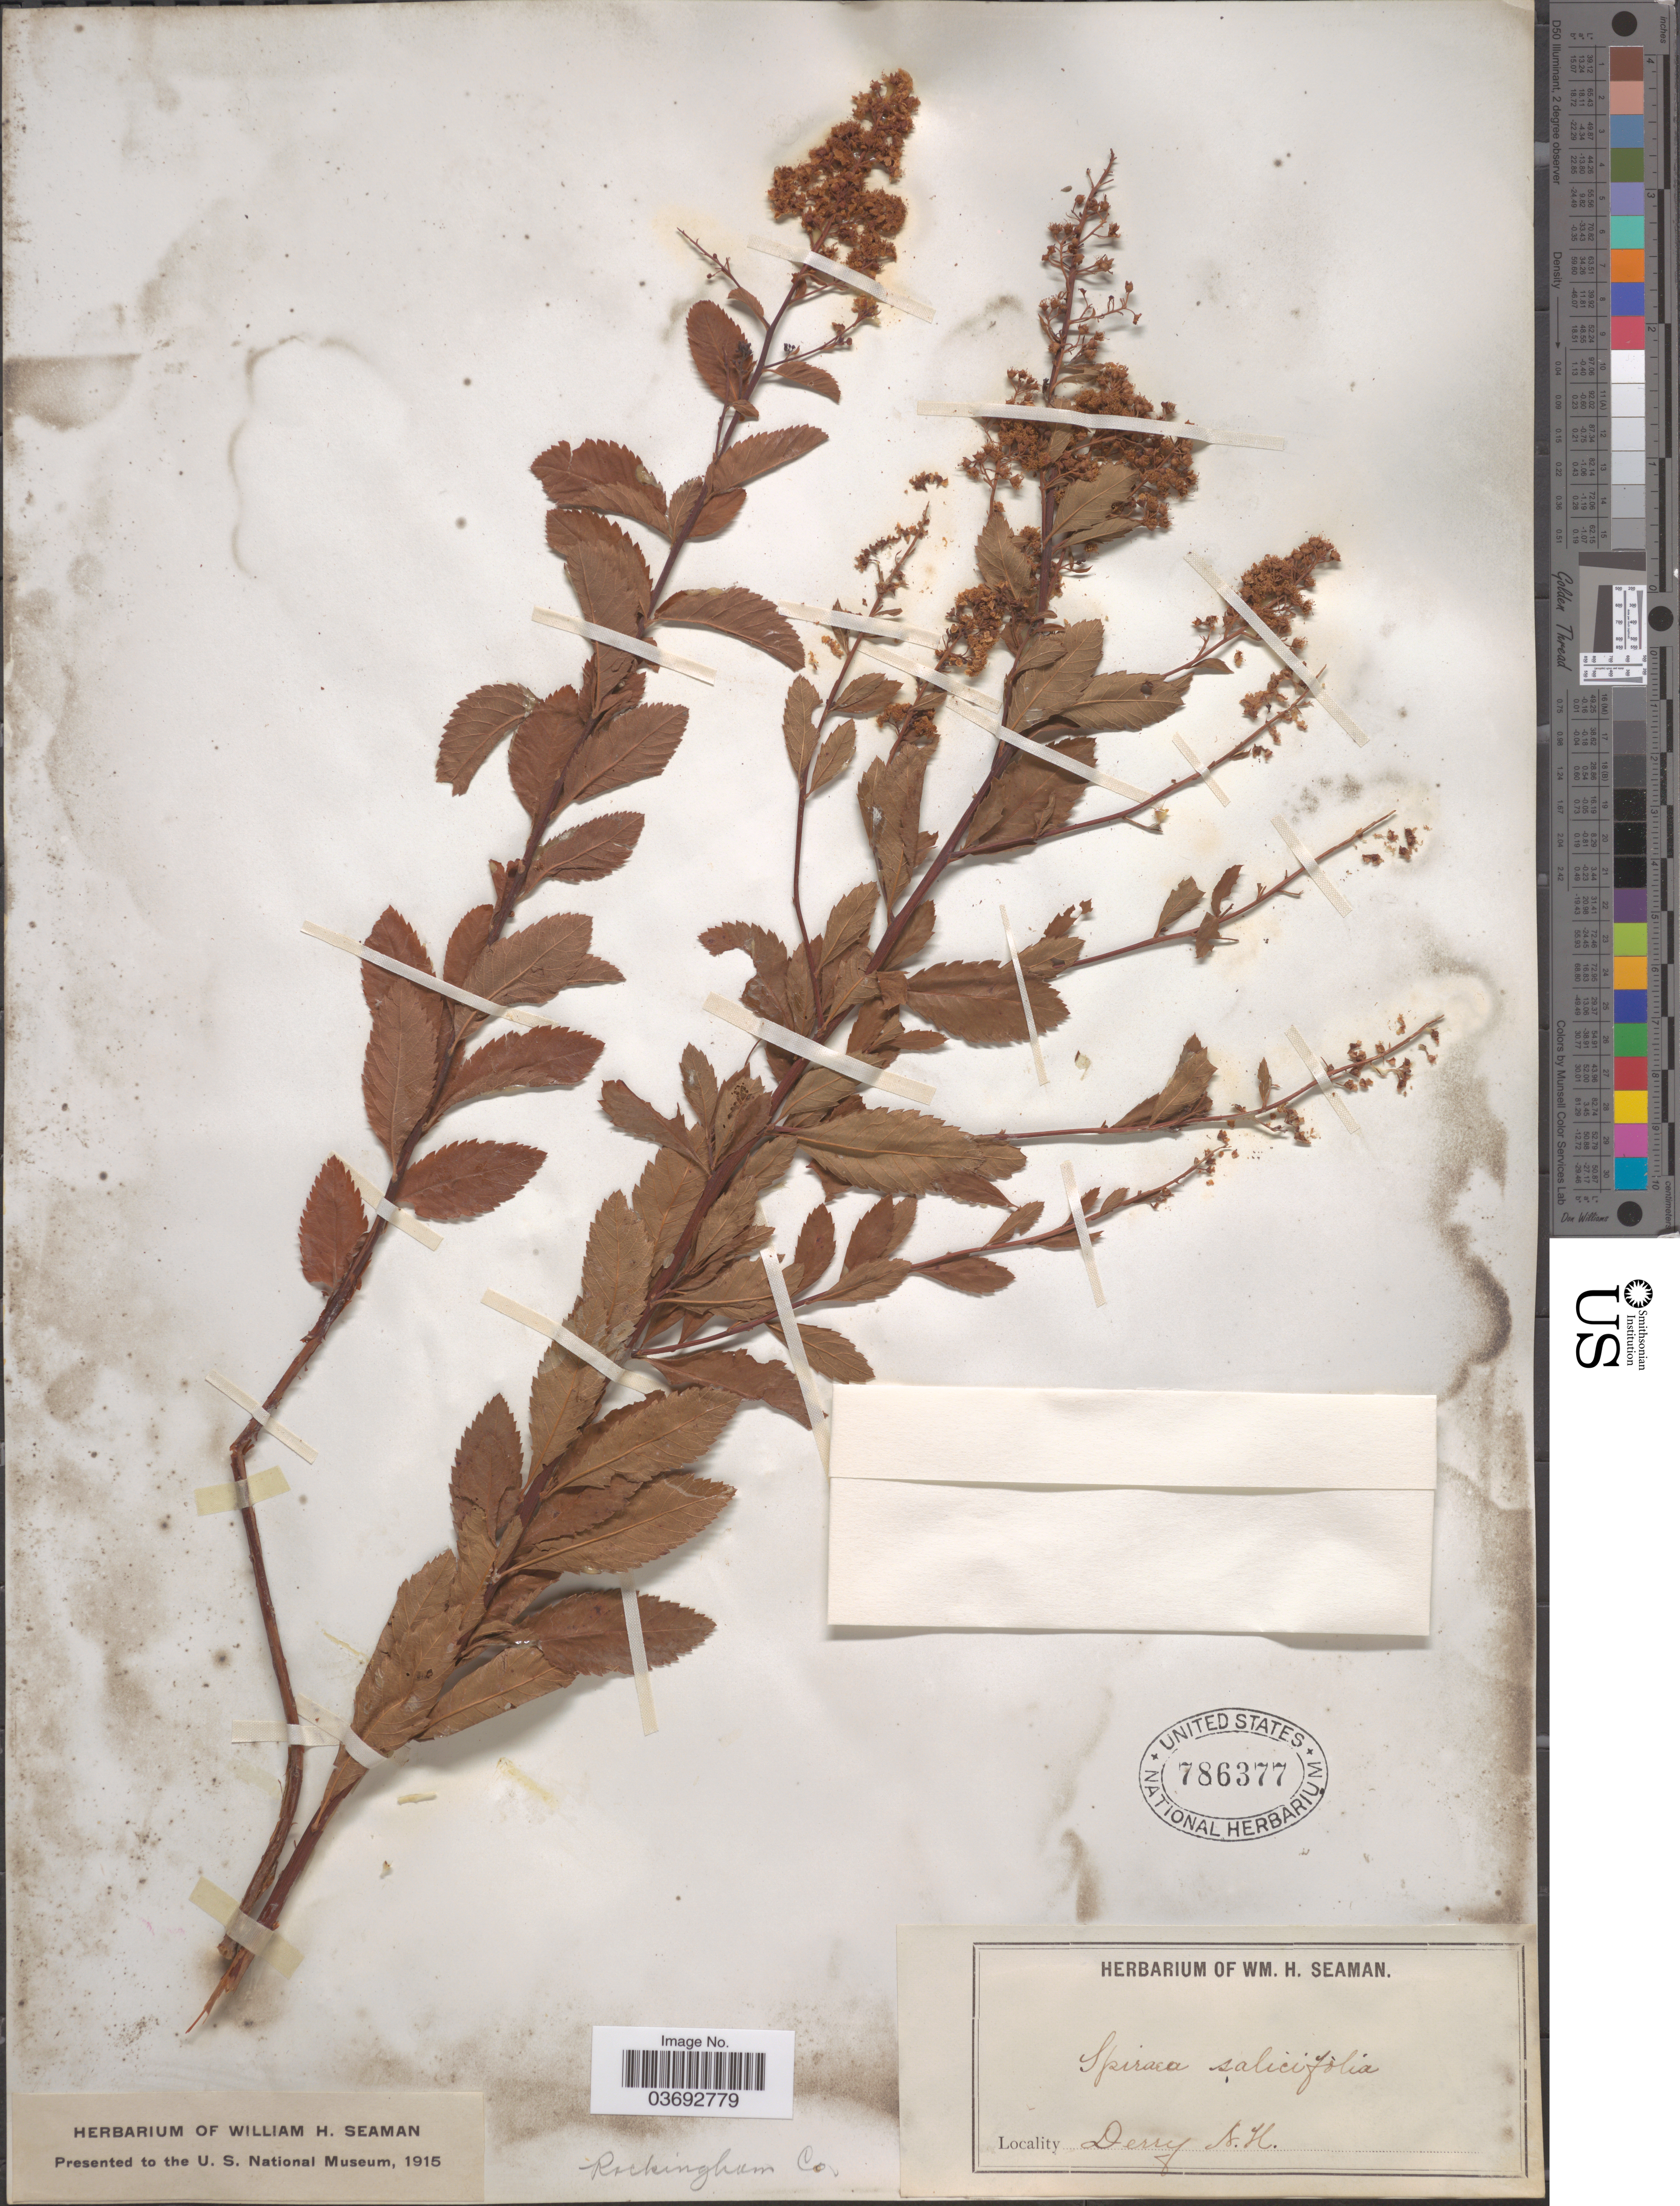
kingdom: Plantae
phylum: Tracheophyta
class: Magnoliopsida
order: Rosales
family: Rosaceae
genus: Spiraea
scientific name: Spiraea salicifolia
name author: L.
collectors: Ex herb. W. H. Seaman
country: United States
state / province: New Hampshire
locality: Derry. Rockingham Co.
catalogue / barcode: US 786377